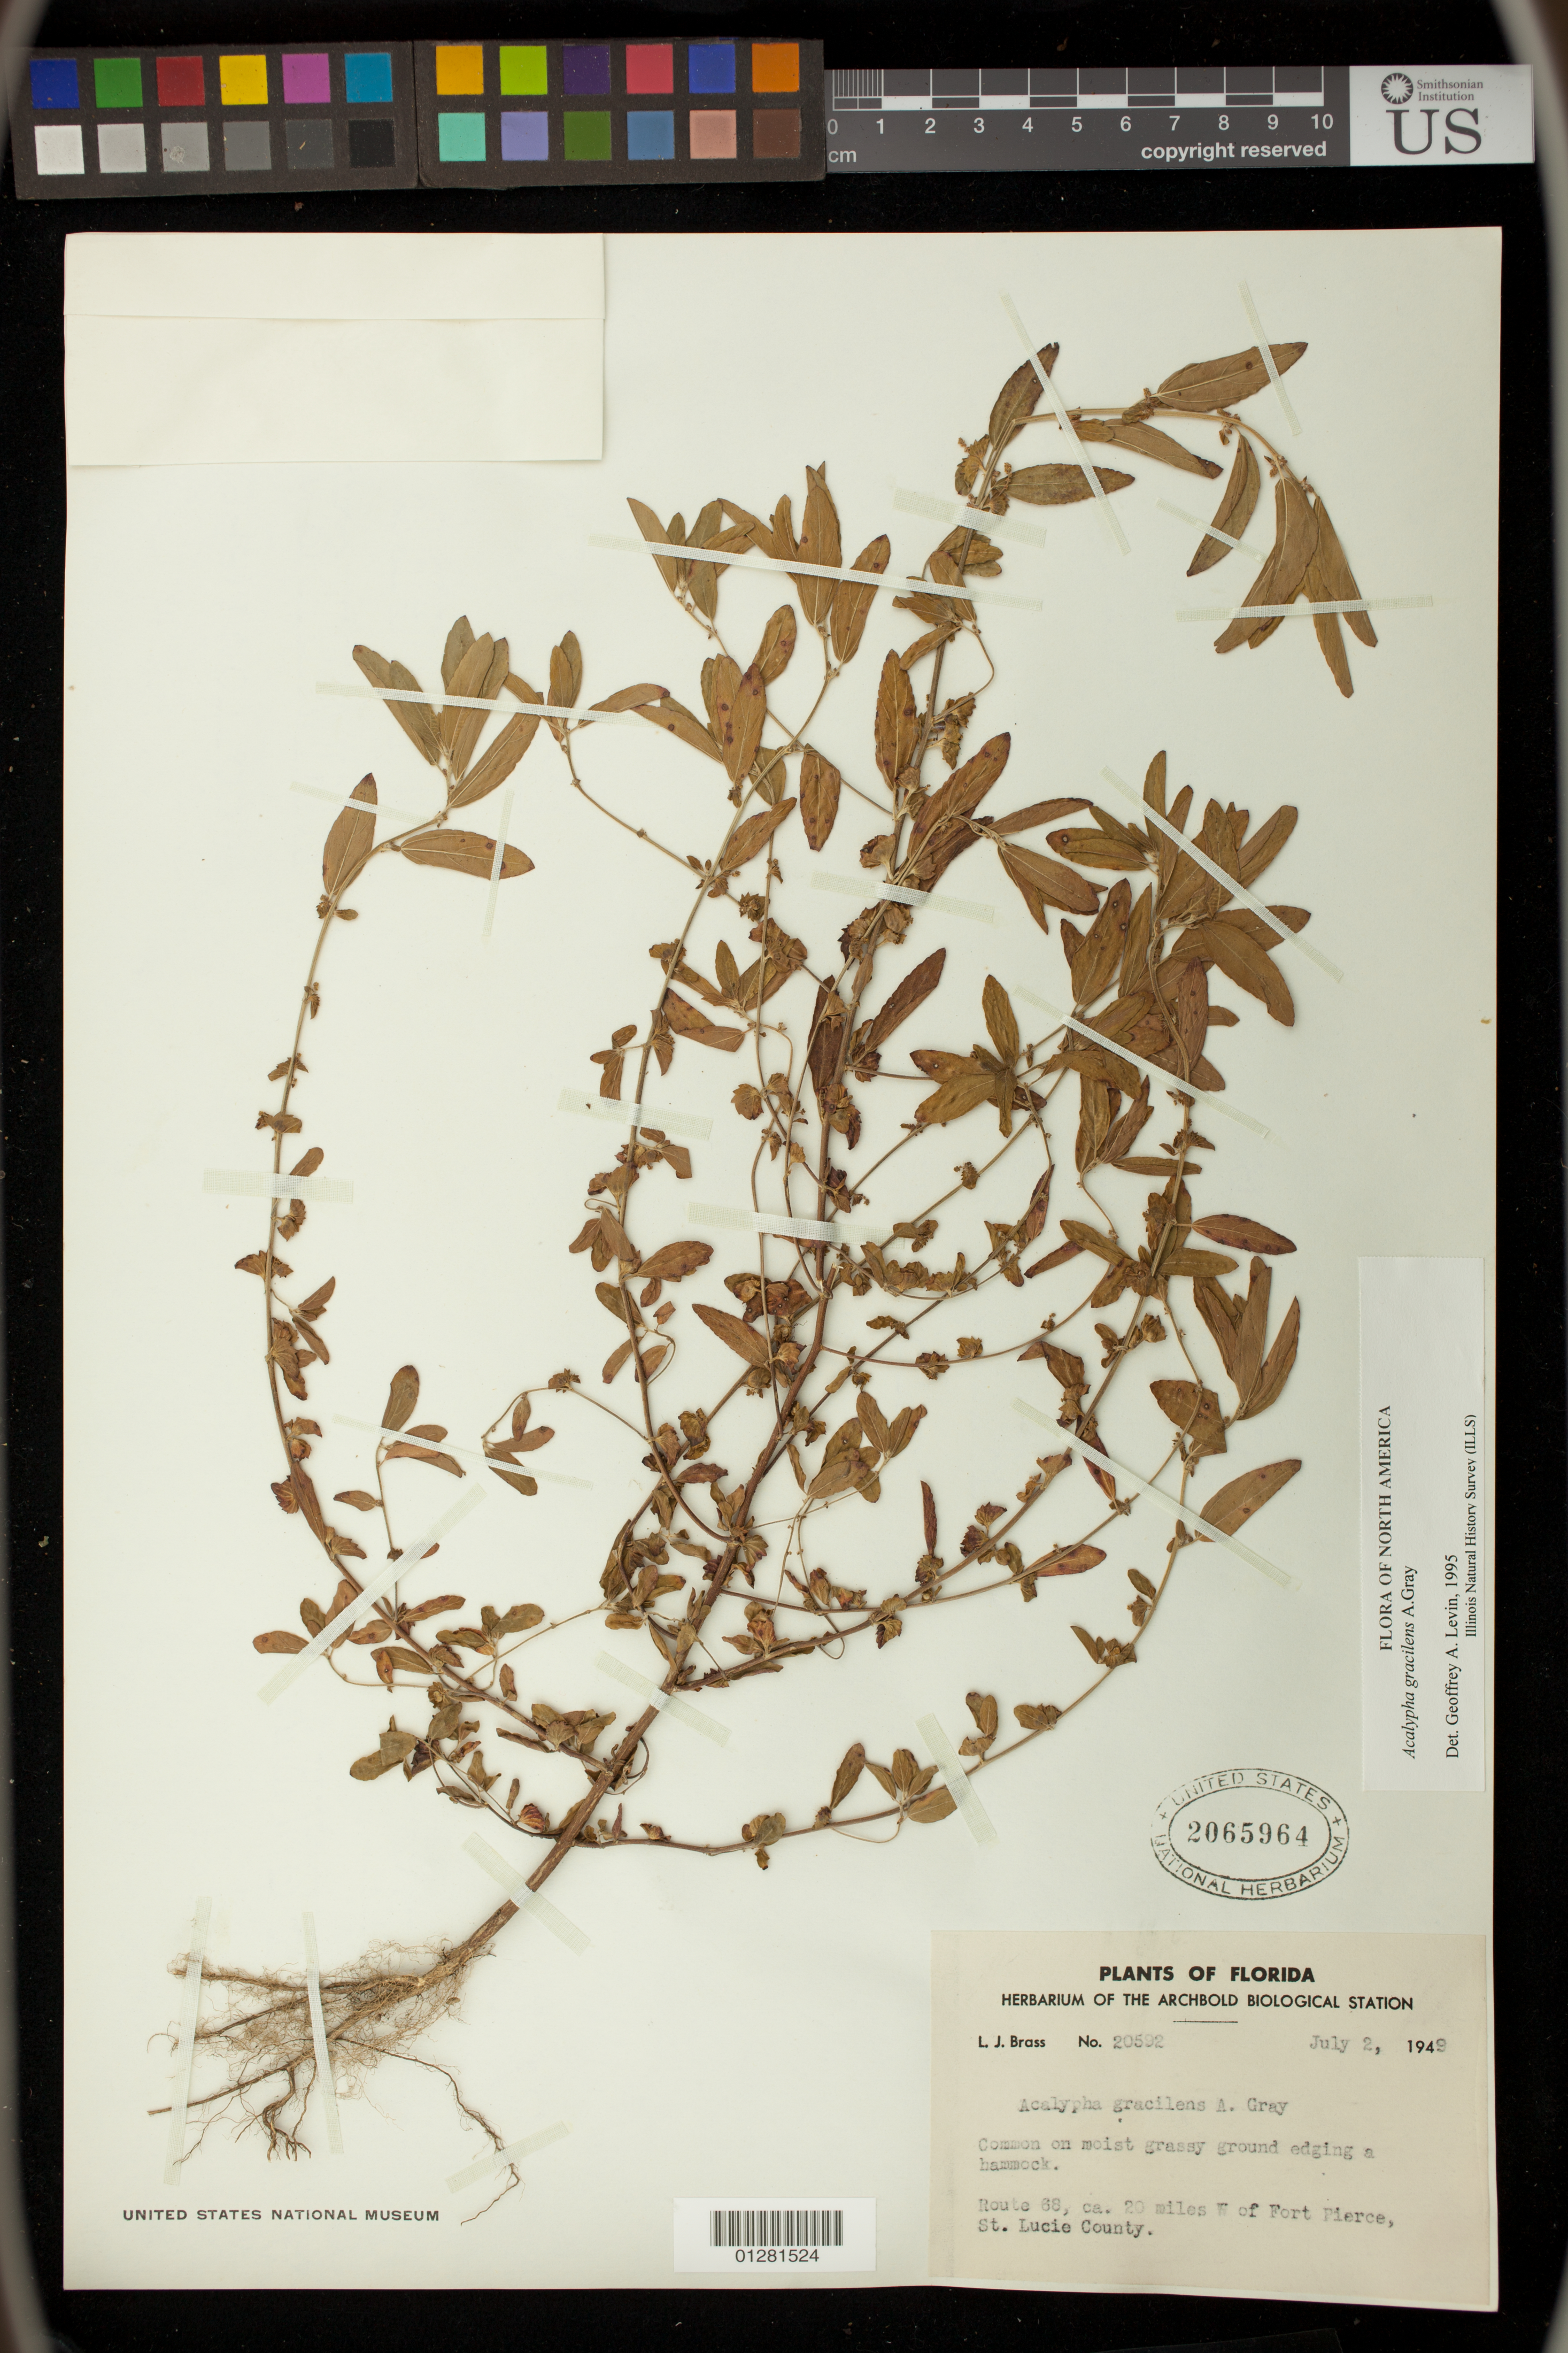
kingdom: Plantae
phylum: Tracheophyta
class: Magnoliopsida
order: Malpighiales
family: Euphorbiaceae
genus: Acalypha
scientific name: Acalypha gracilens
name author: A. Gray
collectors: L. J. Brass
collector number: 20595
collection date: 1949-07-02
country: United States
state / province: Florida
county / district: Saint Lucie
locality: Route 68, ca. 20 miles W of Fort Pierce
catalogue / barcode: US 2065964